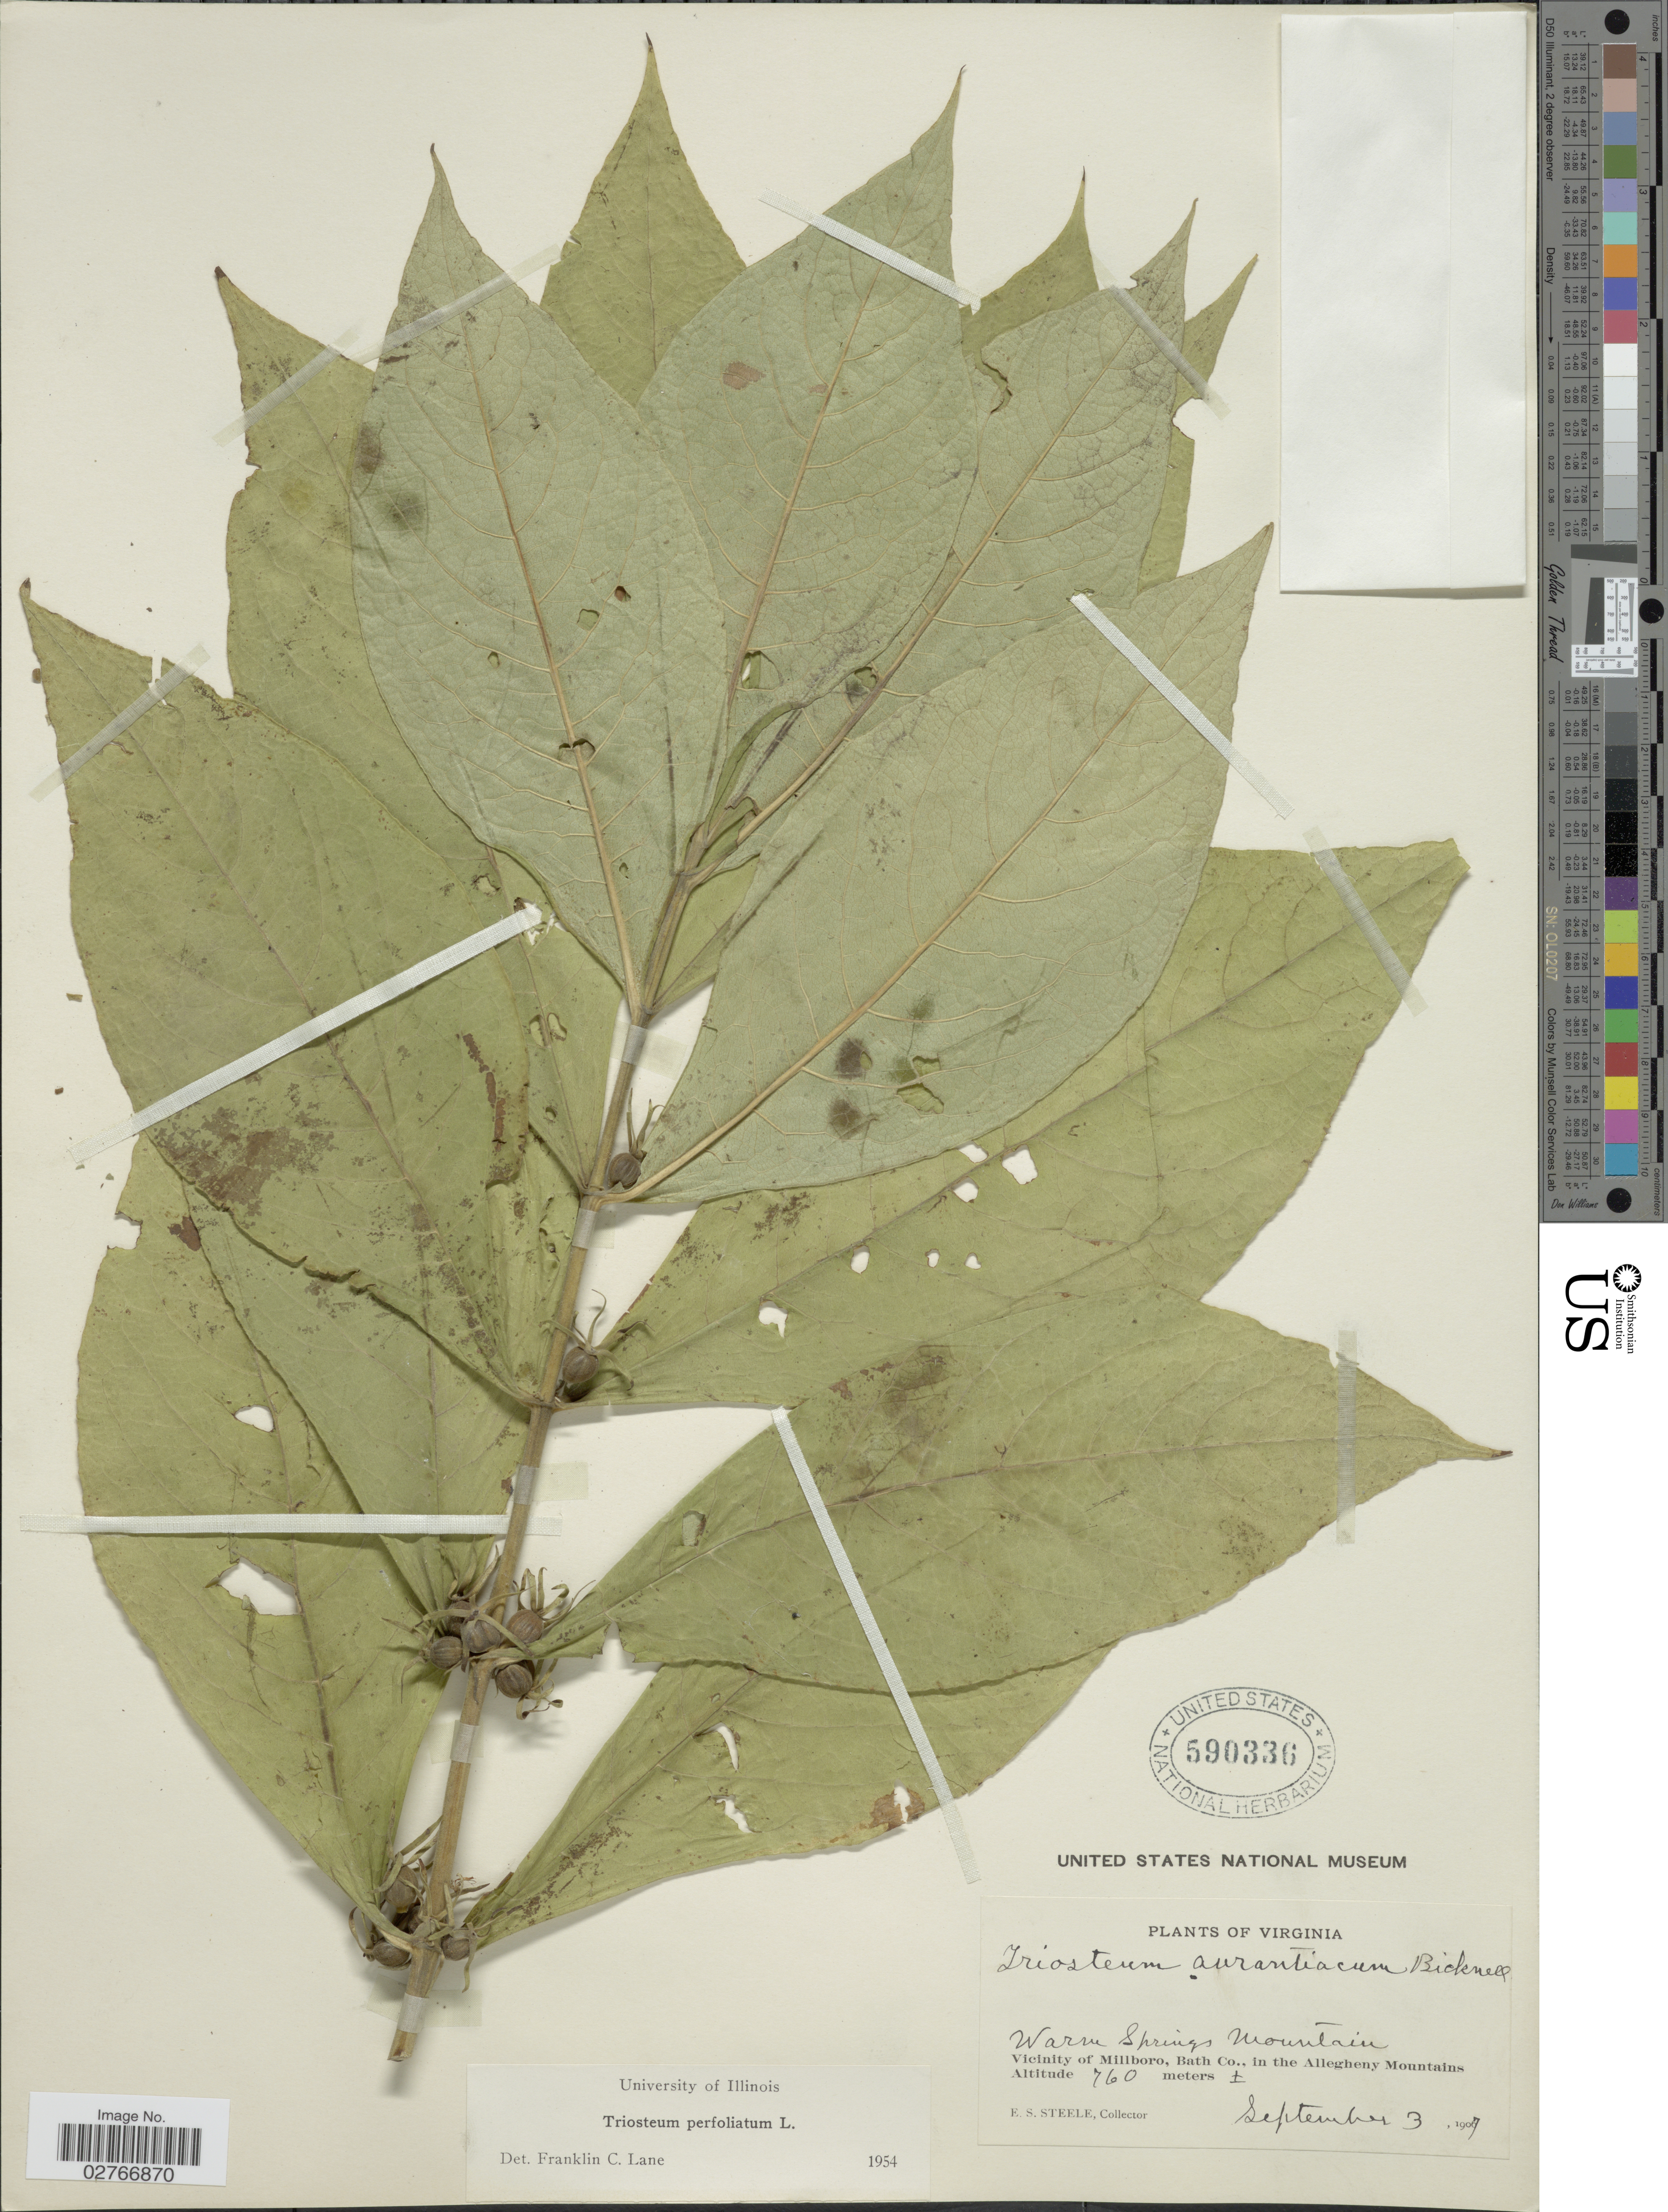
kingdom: Plantae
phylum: Tracheophyta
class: Magnoliopsida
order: Dipsacales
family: Caprifoliaceae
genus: Triosteum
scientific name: Triosteum perfoliatum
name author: L.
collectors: E. Steele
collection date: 1907-09-03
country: United States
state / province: Virginia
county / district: Bath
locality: Warm Springs Mountain. Vicinity of Millboro, Bath Co., in the Allegheny Mountains.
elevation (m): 760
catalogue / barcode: US 590336